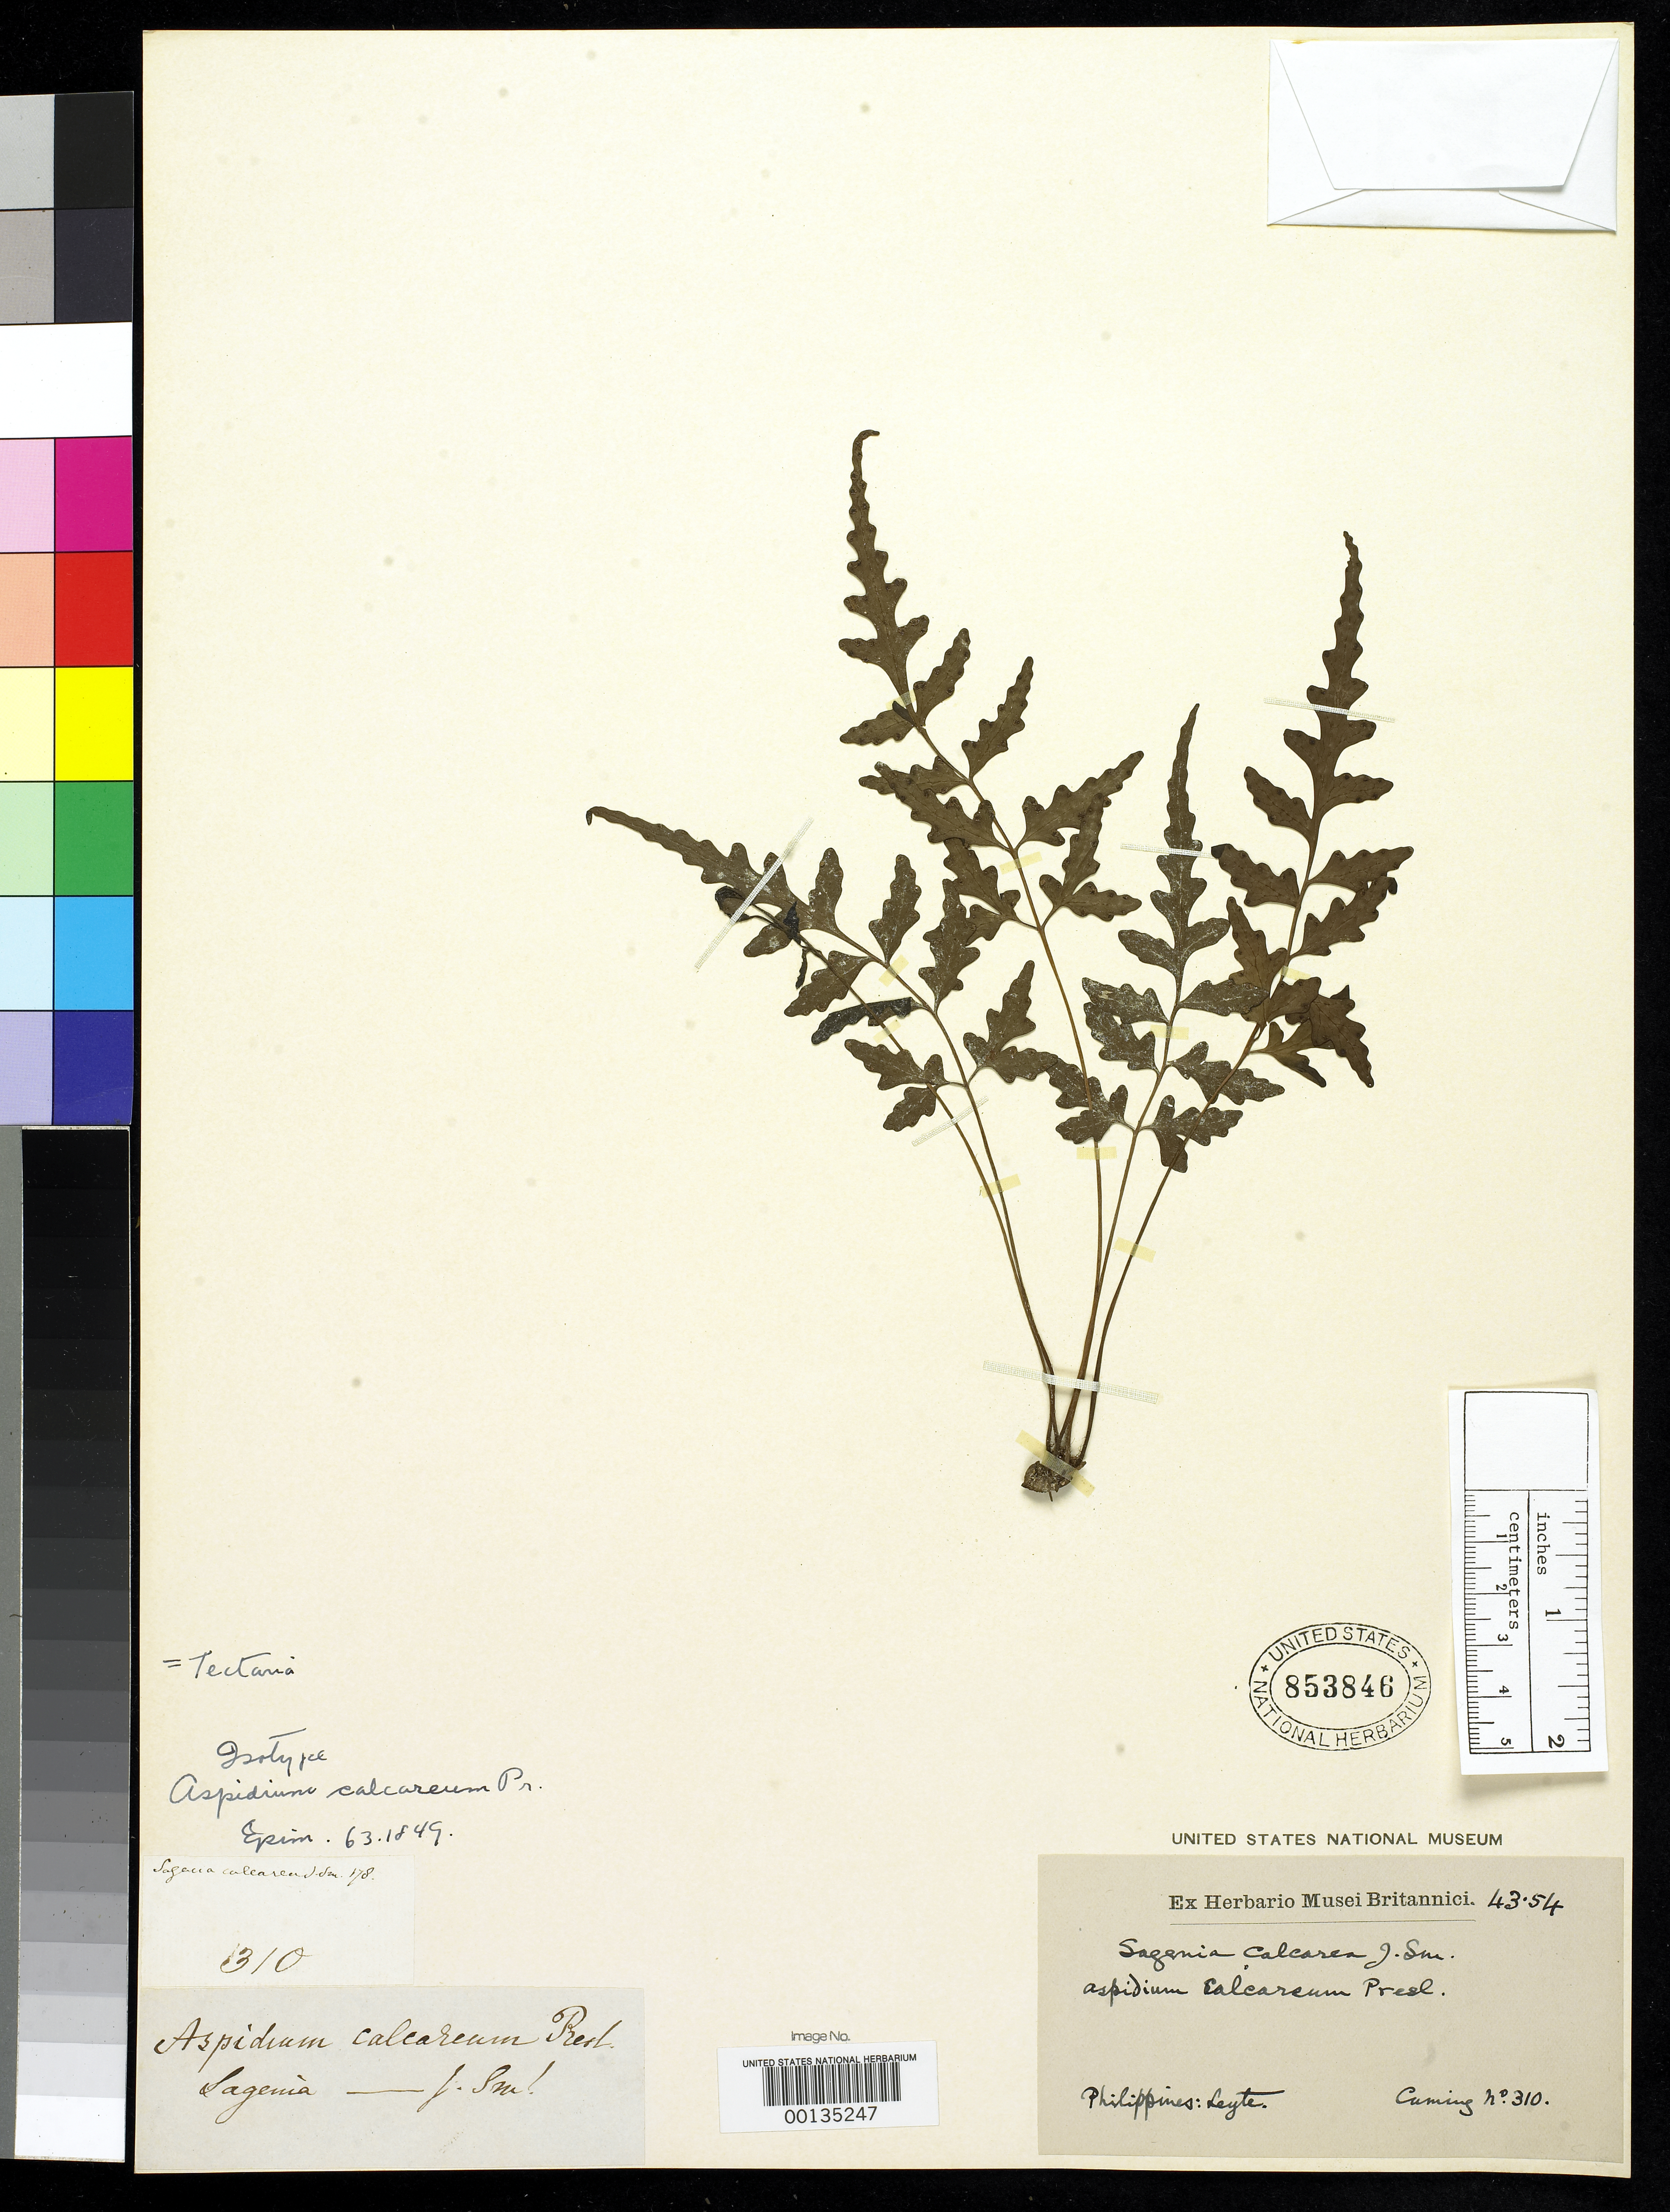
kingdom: Plantae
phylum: Tracheophyta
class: Polypodiopsida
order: Polypodiales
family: Tectariaceae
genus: Aspidium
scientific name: Aspidium calcareum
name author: C. Presl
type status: Type Collection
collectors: H. Cuming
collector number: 310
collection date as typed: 1841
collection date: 1841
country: Philippines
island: Luzon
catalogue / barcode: US 853846